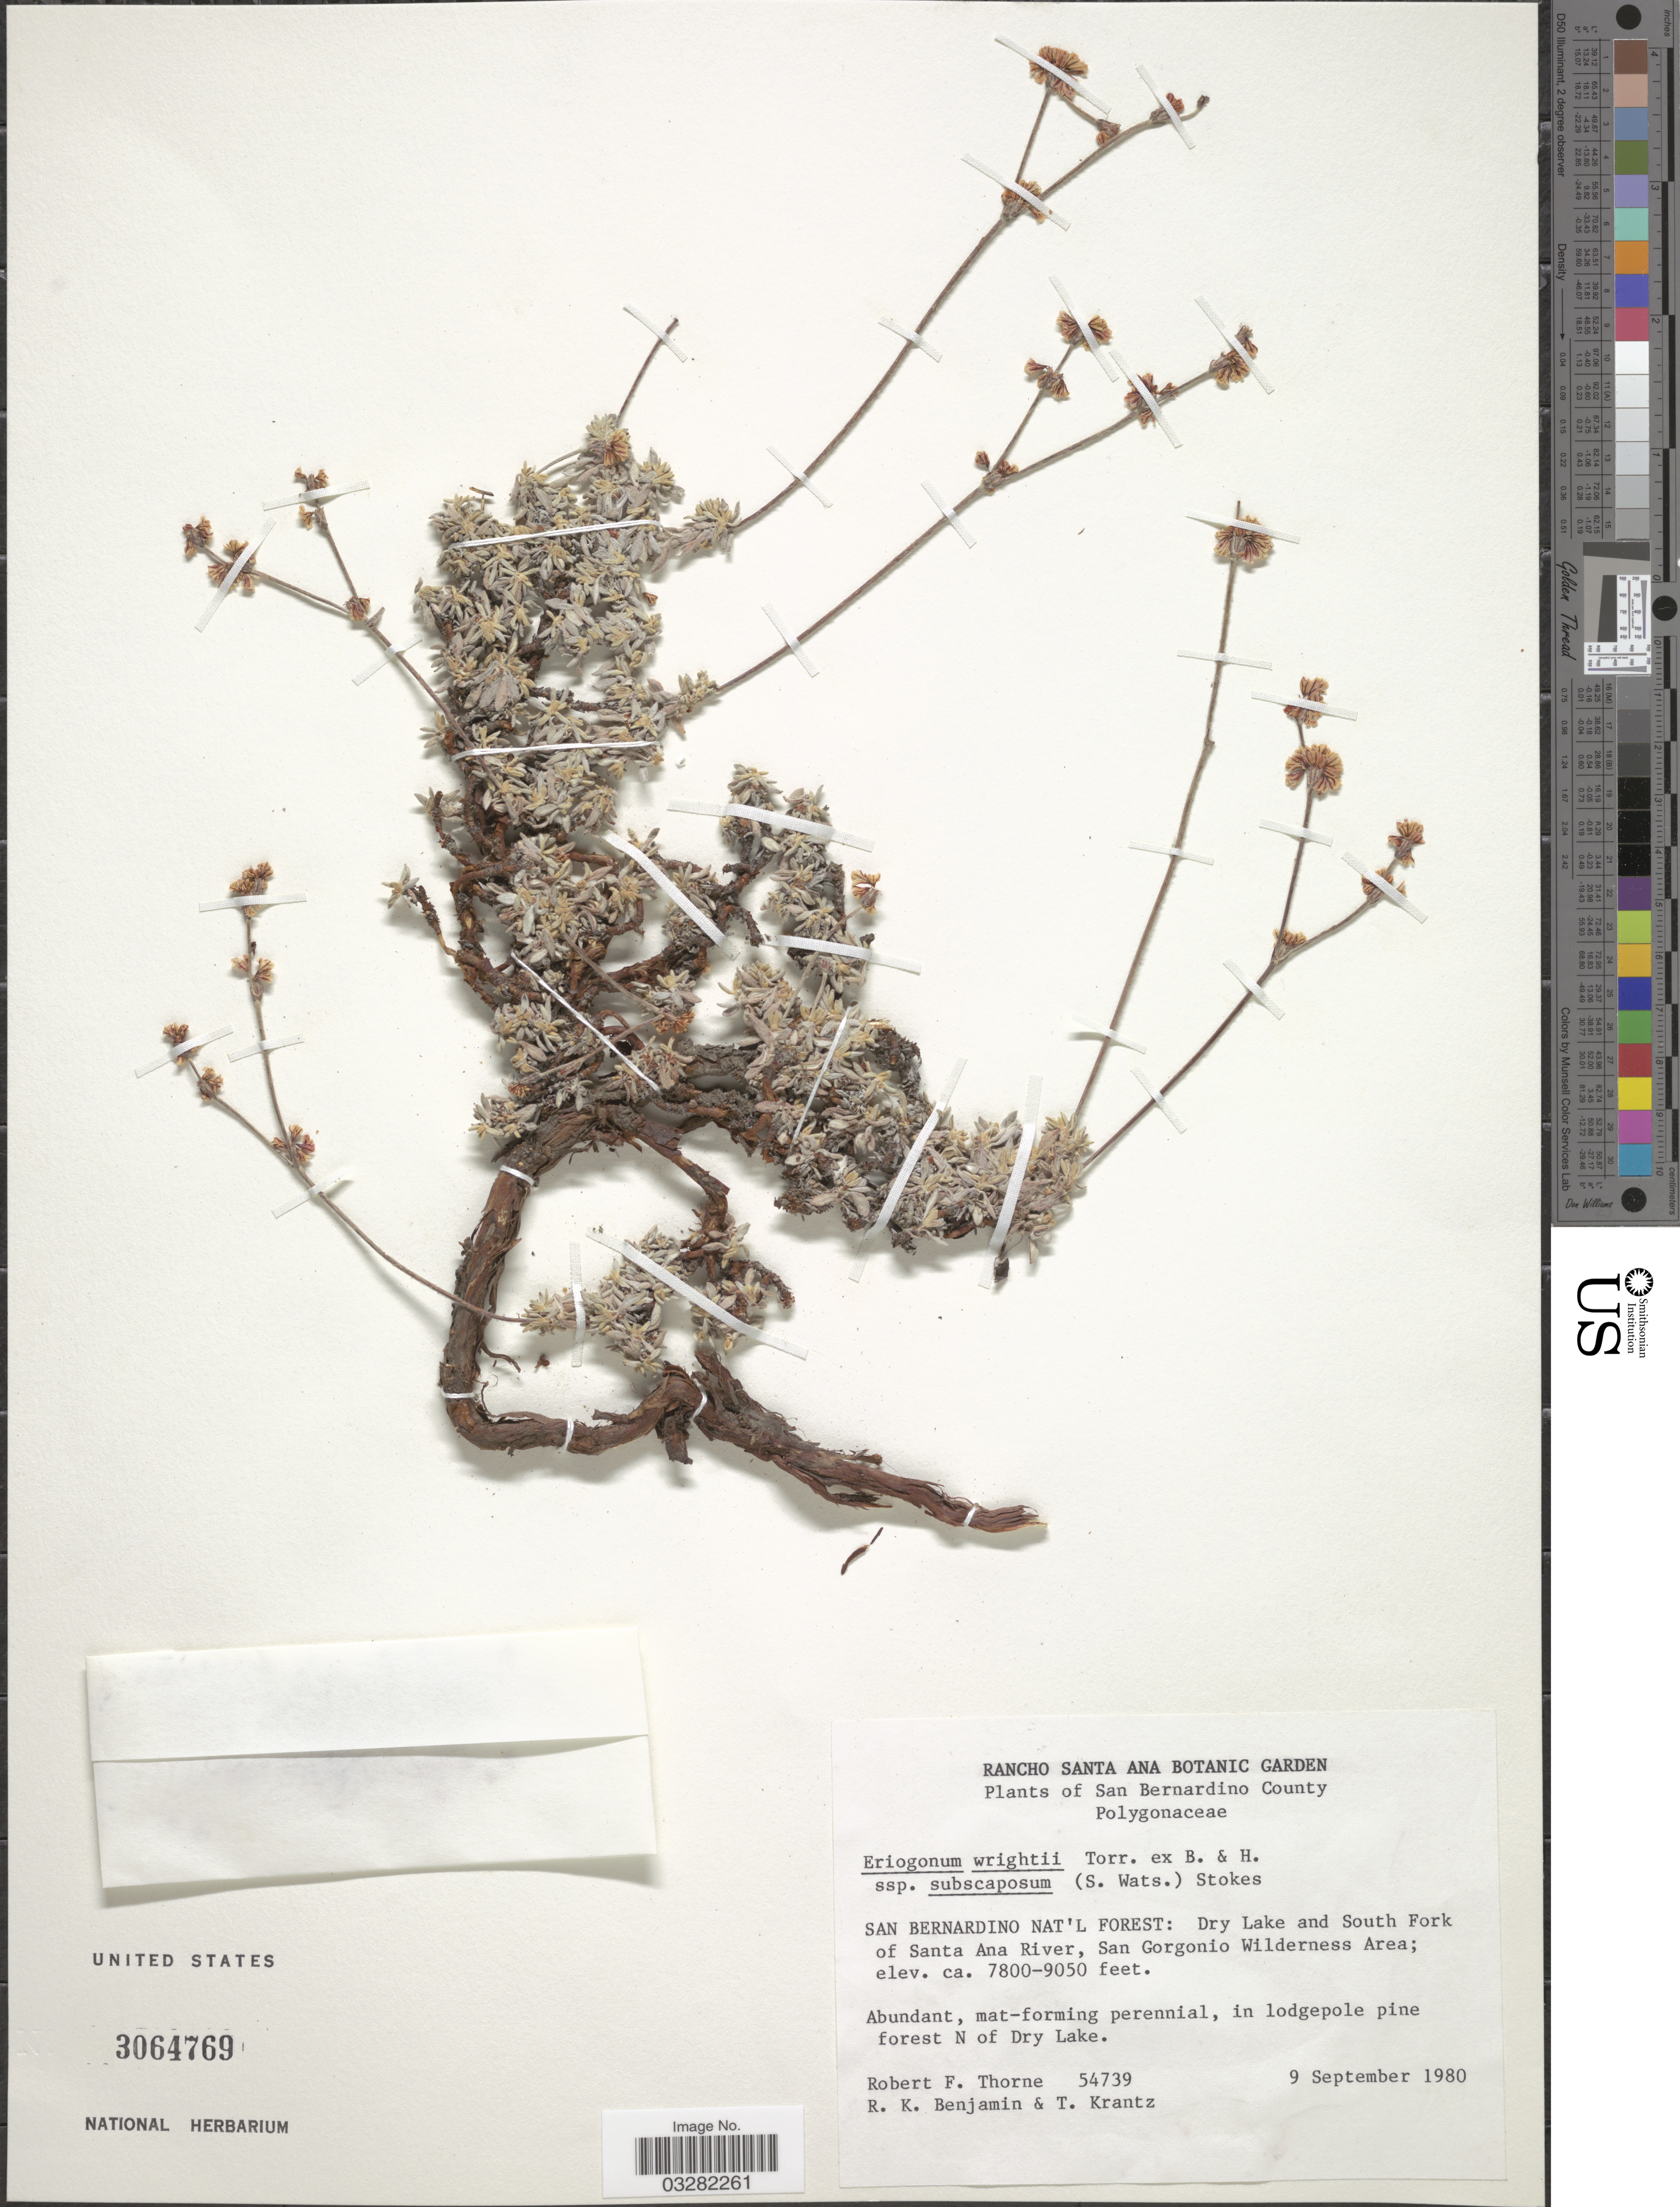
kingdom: Plantae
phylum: Tracheophyta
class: Magnoliopsida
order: Caryophyllales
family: Polygonaceae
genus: Eriogonum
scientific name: Eriogonum wrightii var. subscaposum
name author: S. Watson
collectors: R. F. Thorne, R. Benjamin & T. Krantz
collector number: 54739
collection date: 1980-09-09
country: United States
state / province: California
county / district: San Bernardino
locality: San Bernardino County. San Bernardino Nat'l Forest: Dry Lake of South Fork of Santa Ana River, San Gorgonio Wilderness Area.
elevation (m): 2377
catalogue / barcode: US 3064769